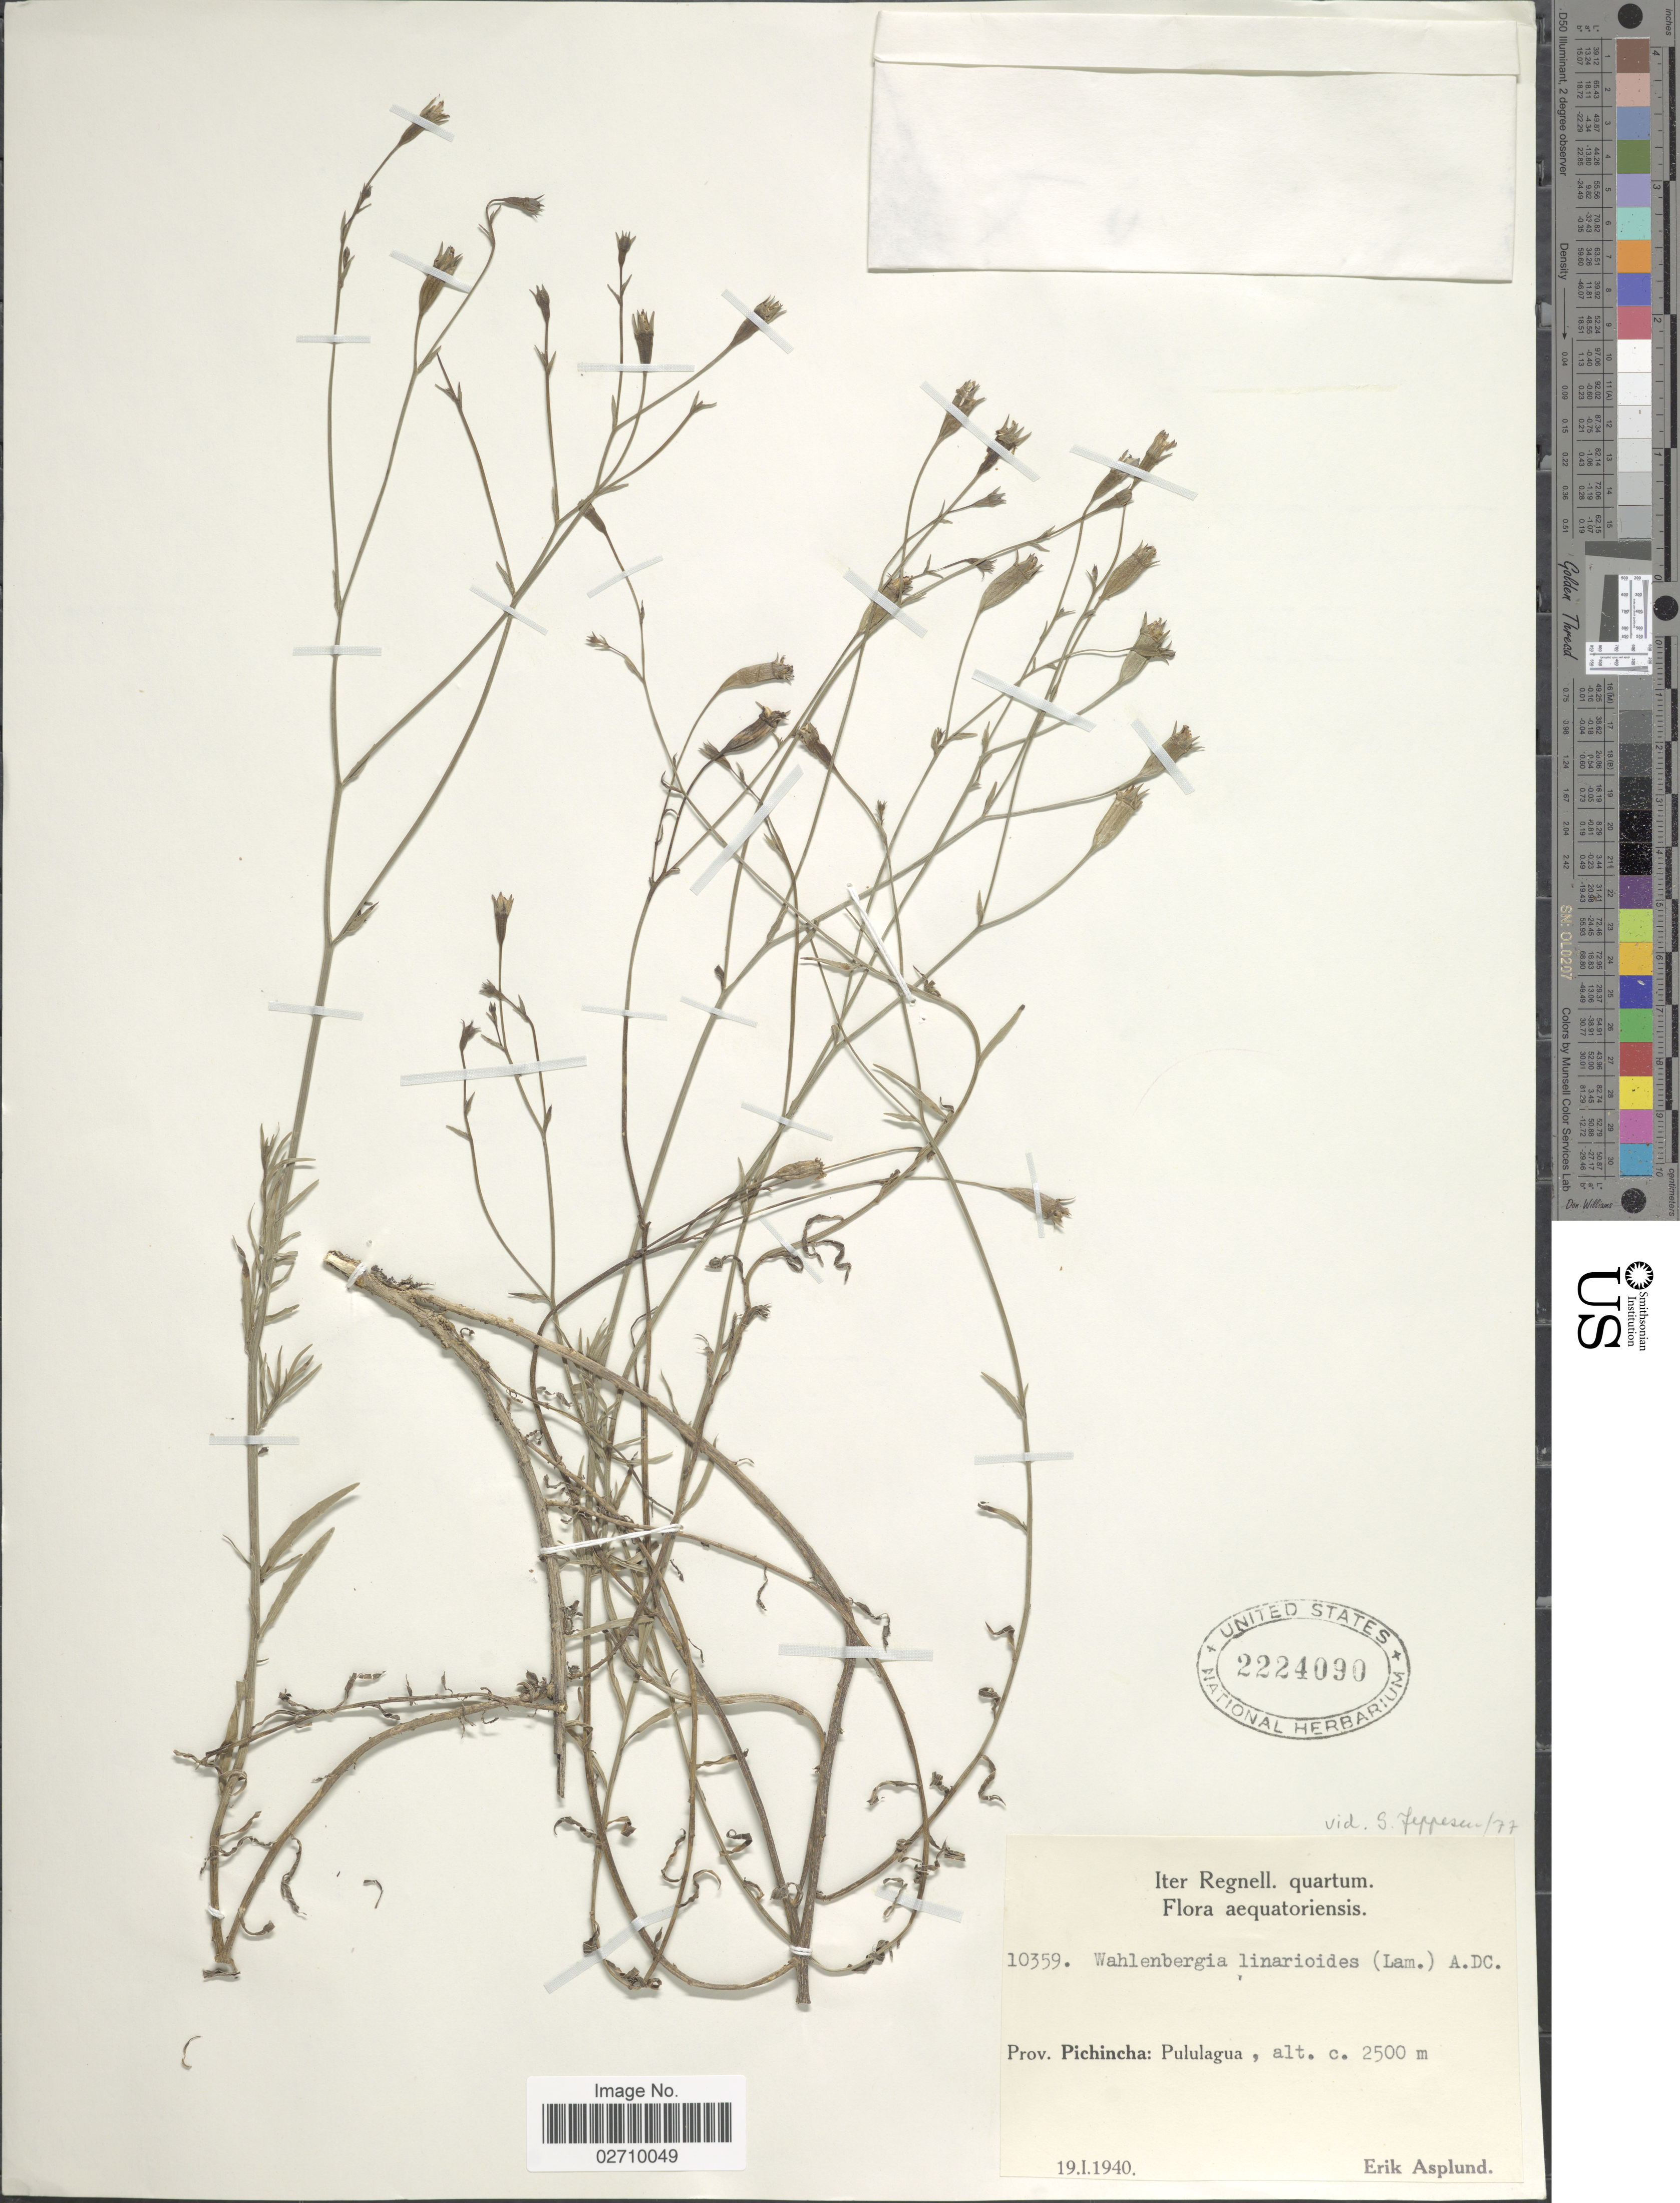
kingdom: Plantae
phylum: Tracheophyta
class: Magnoliopsida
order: Asterales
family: Campanulaceae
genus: Wahlenbergia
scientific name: Wahlenbergia linarioides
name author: (Lam.) A. DC.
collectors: E. Asplund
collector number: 10359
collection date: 1940-01-19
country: Ecuador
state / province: Pichincha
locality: Aequatoriensis. Pululagua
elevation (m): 2500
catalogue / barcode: US 2224090